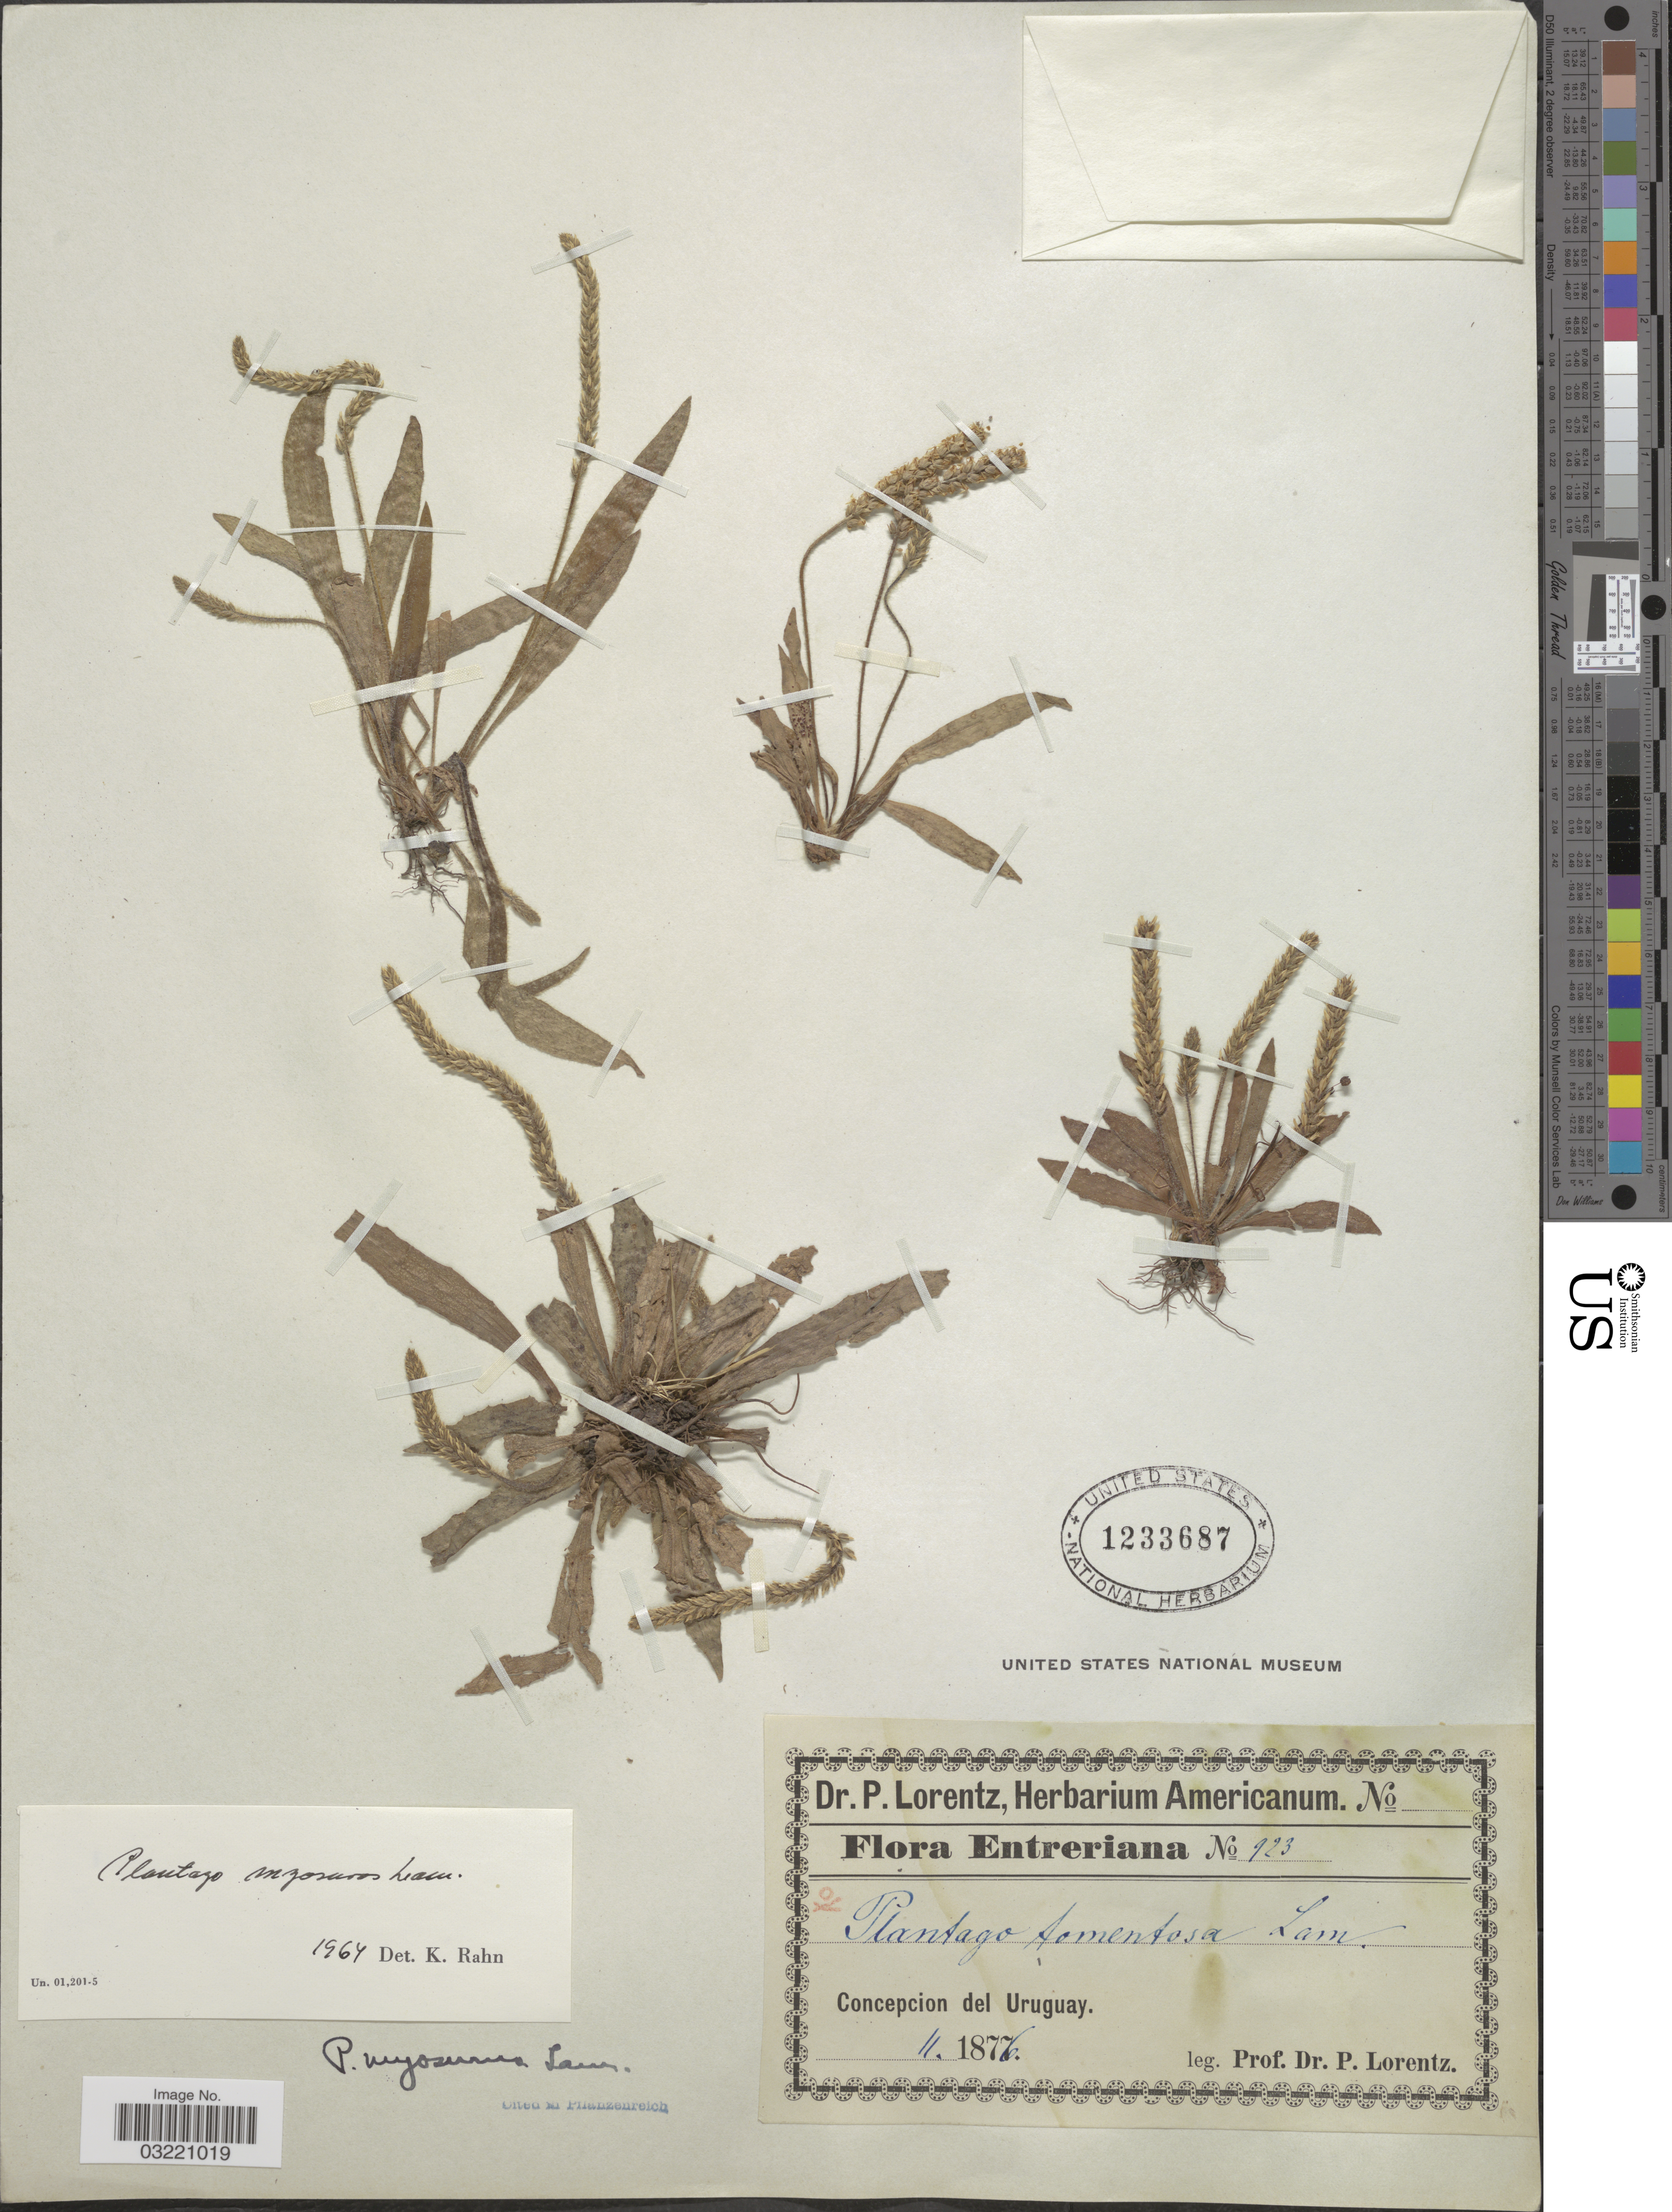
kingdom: Plantae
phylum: Tracheophyta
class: Magnoliopsida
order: Lamiales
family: Plantaginaceae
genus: Plantago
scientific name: Plantago myosuros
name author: Lam.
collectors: P. G. Lorentz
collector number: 923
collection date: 1876-11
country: Uruguay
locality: Concepcion del Uruguay.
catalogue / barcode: US 1233687